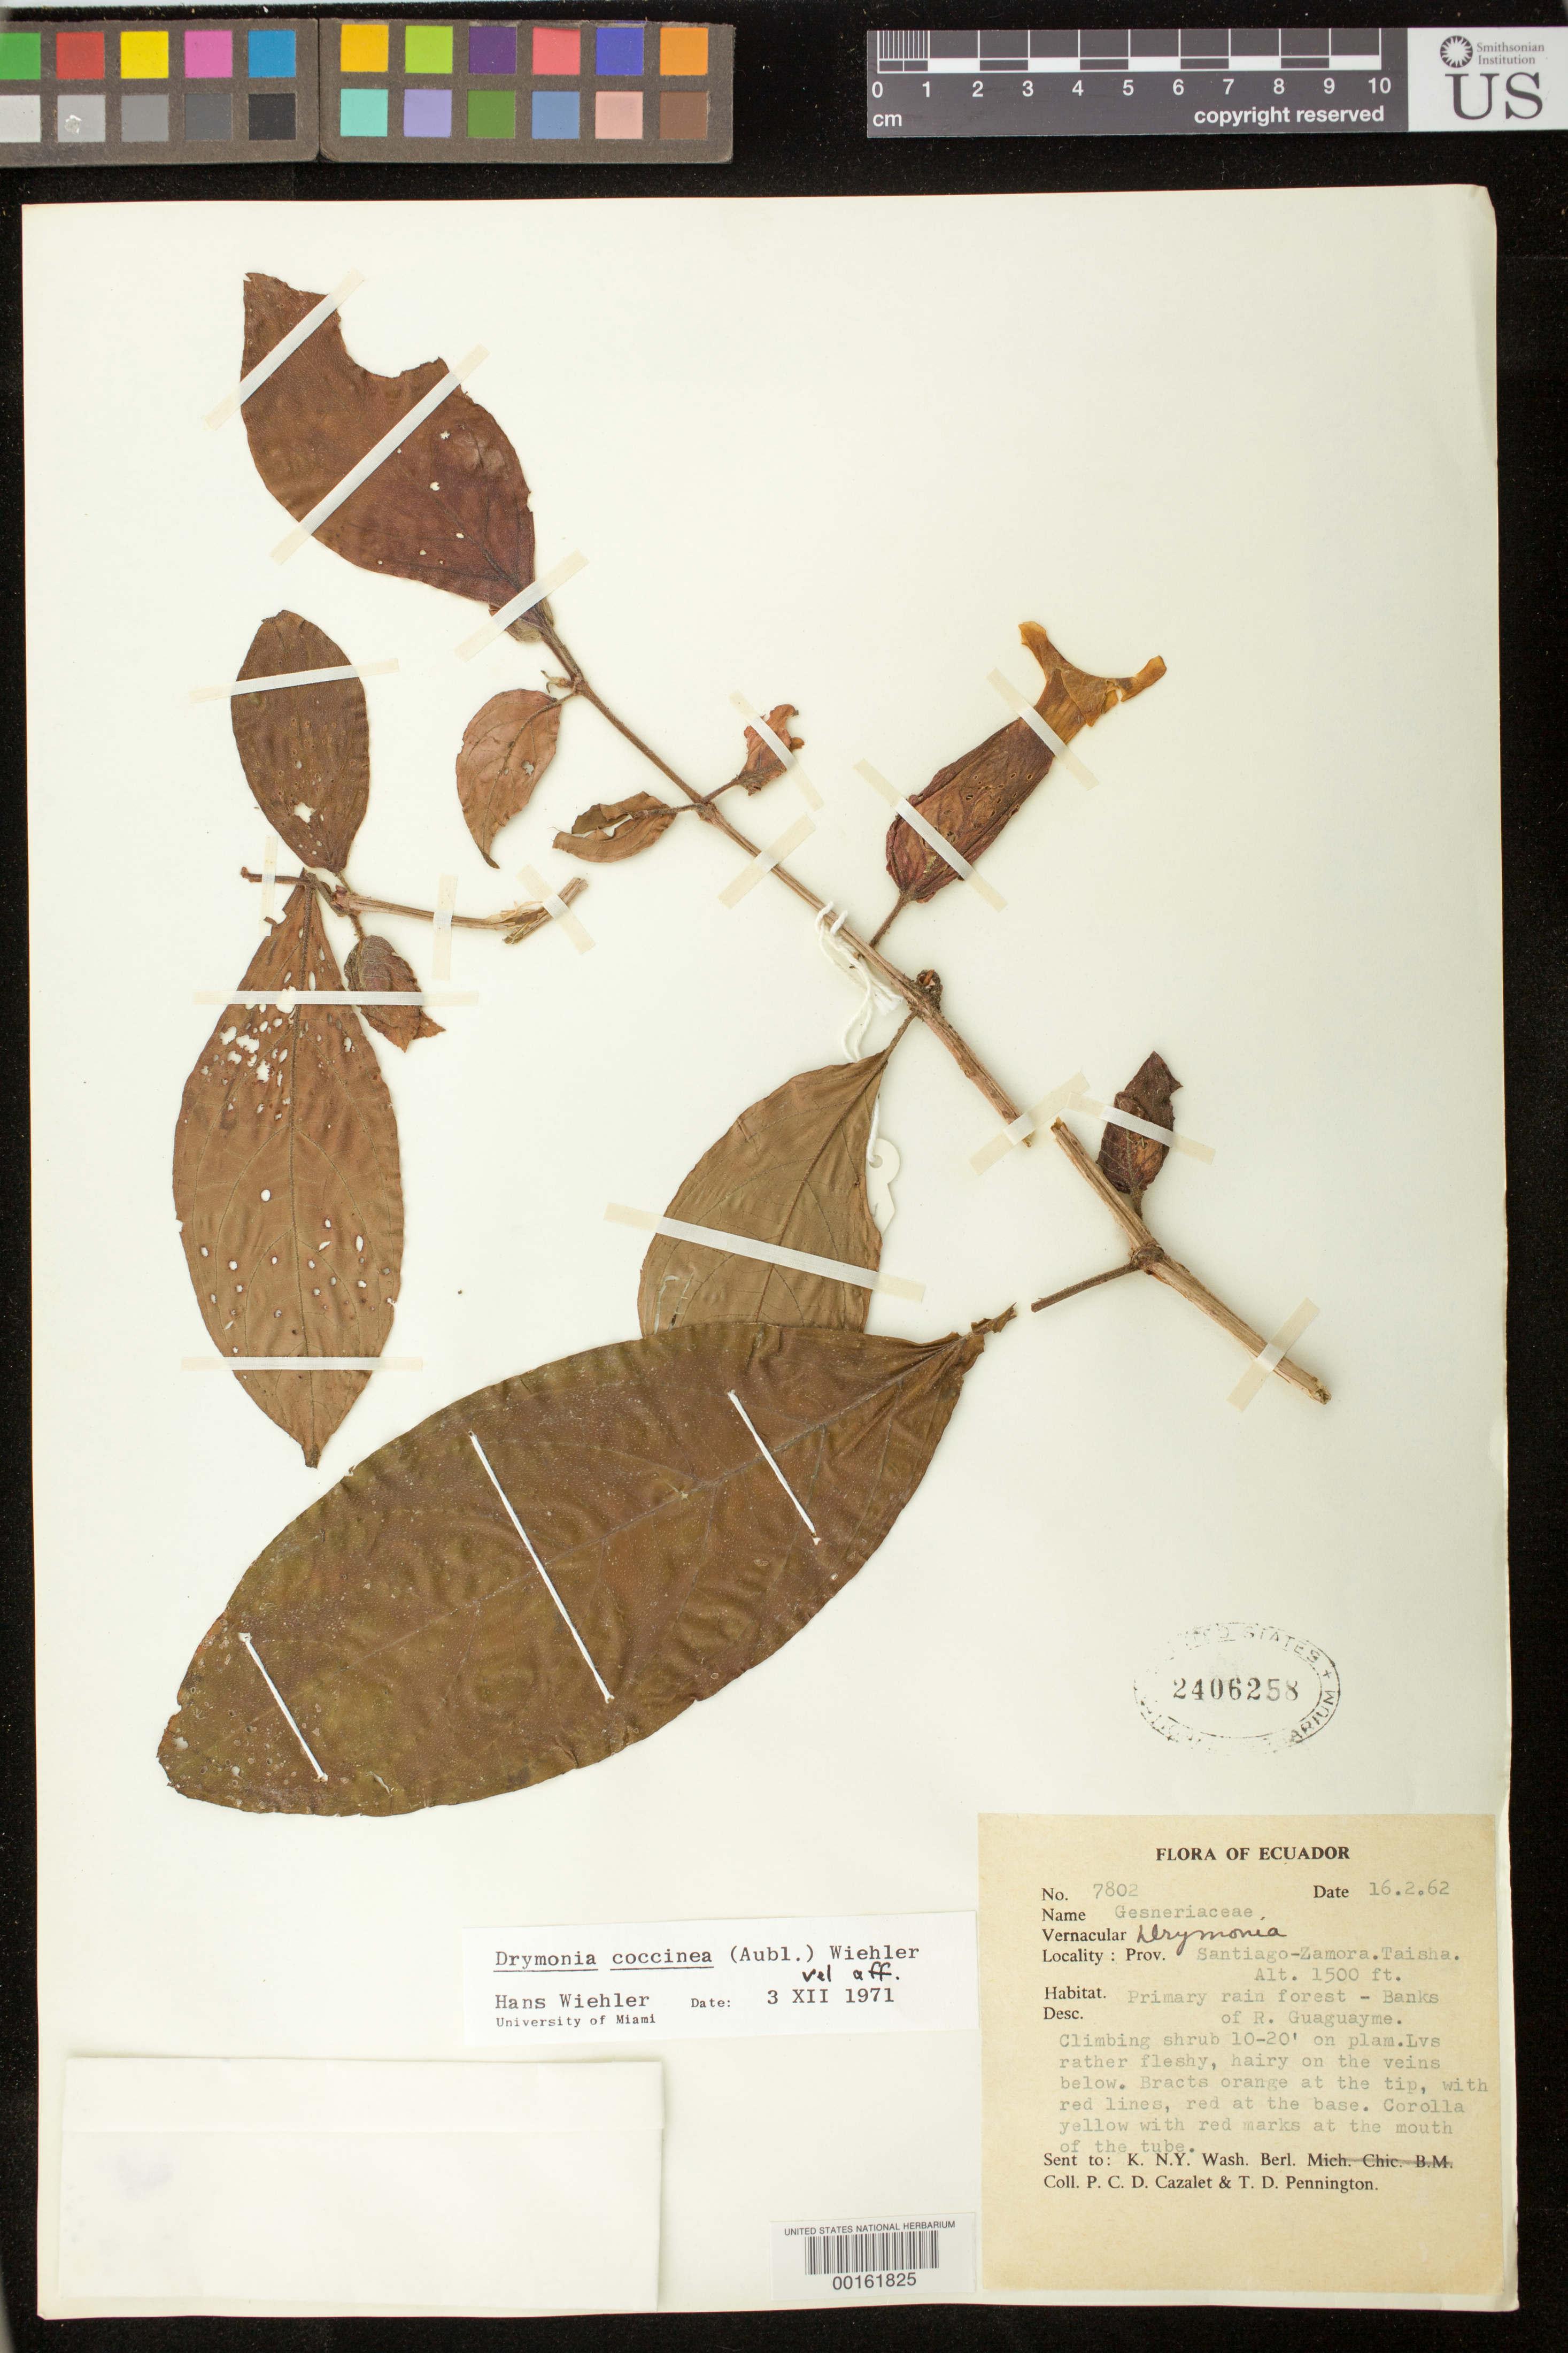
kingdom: Plantae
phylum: Tracheophyta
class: Magnoliopsida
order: Lamiales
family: Gesneriaceae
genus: Drymonia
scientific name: Drymonia affinis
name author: (Mansf.) Wiehler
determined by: Skog, Laurence E.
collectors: P. C. D. Cazalet & T. D. Pennington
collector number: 7802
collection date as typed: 16 Feb 1962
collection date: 1962-02-16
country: Ecuador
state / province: Morona-Santiago / Zamora-Chinchipe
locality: Taisha, banks of R. Guaguayme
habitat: Primary rain forest - banks of river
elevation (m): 457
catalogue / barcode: US 2406258